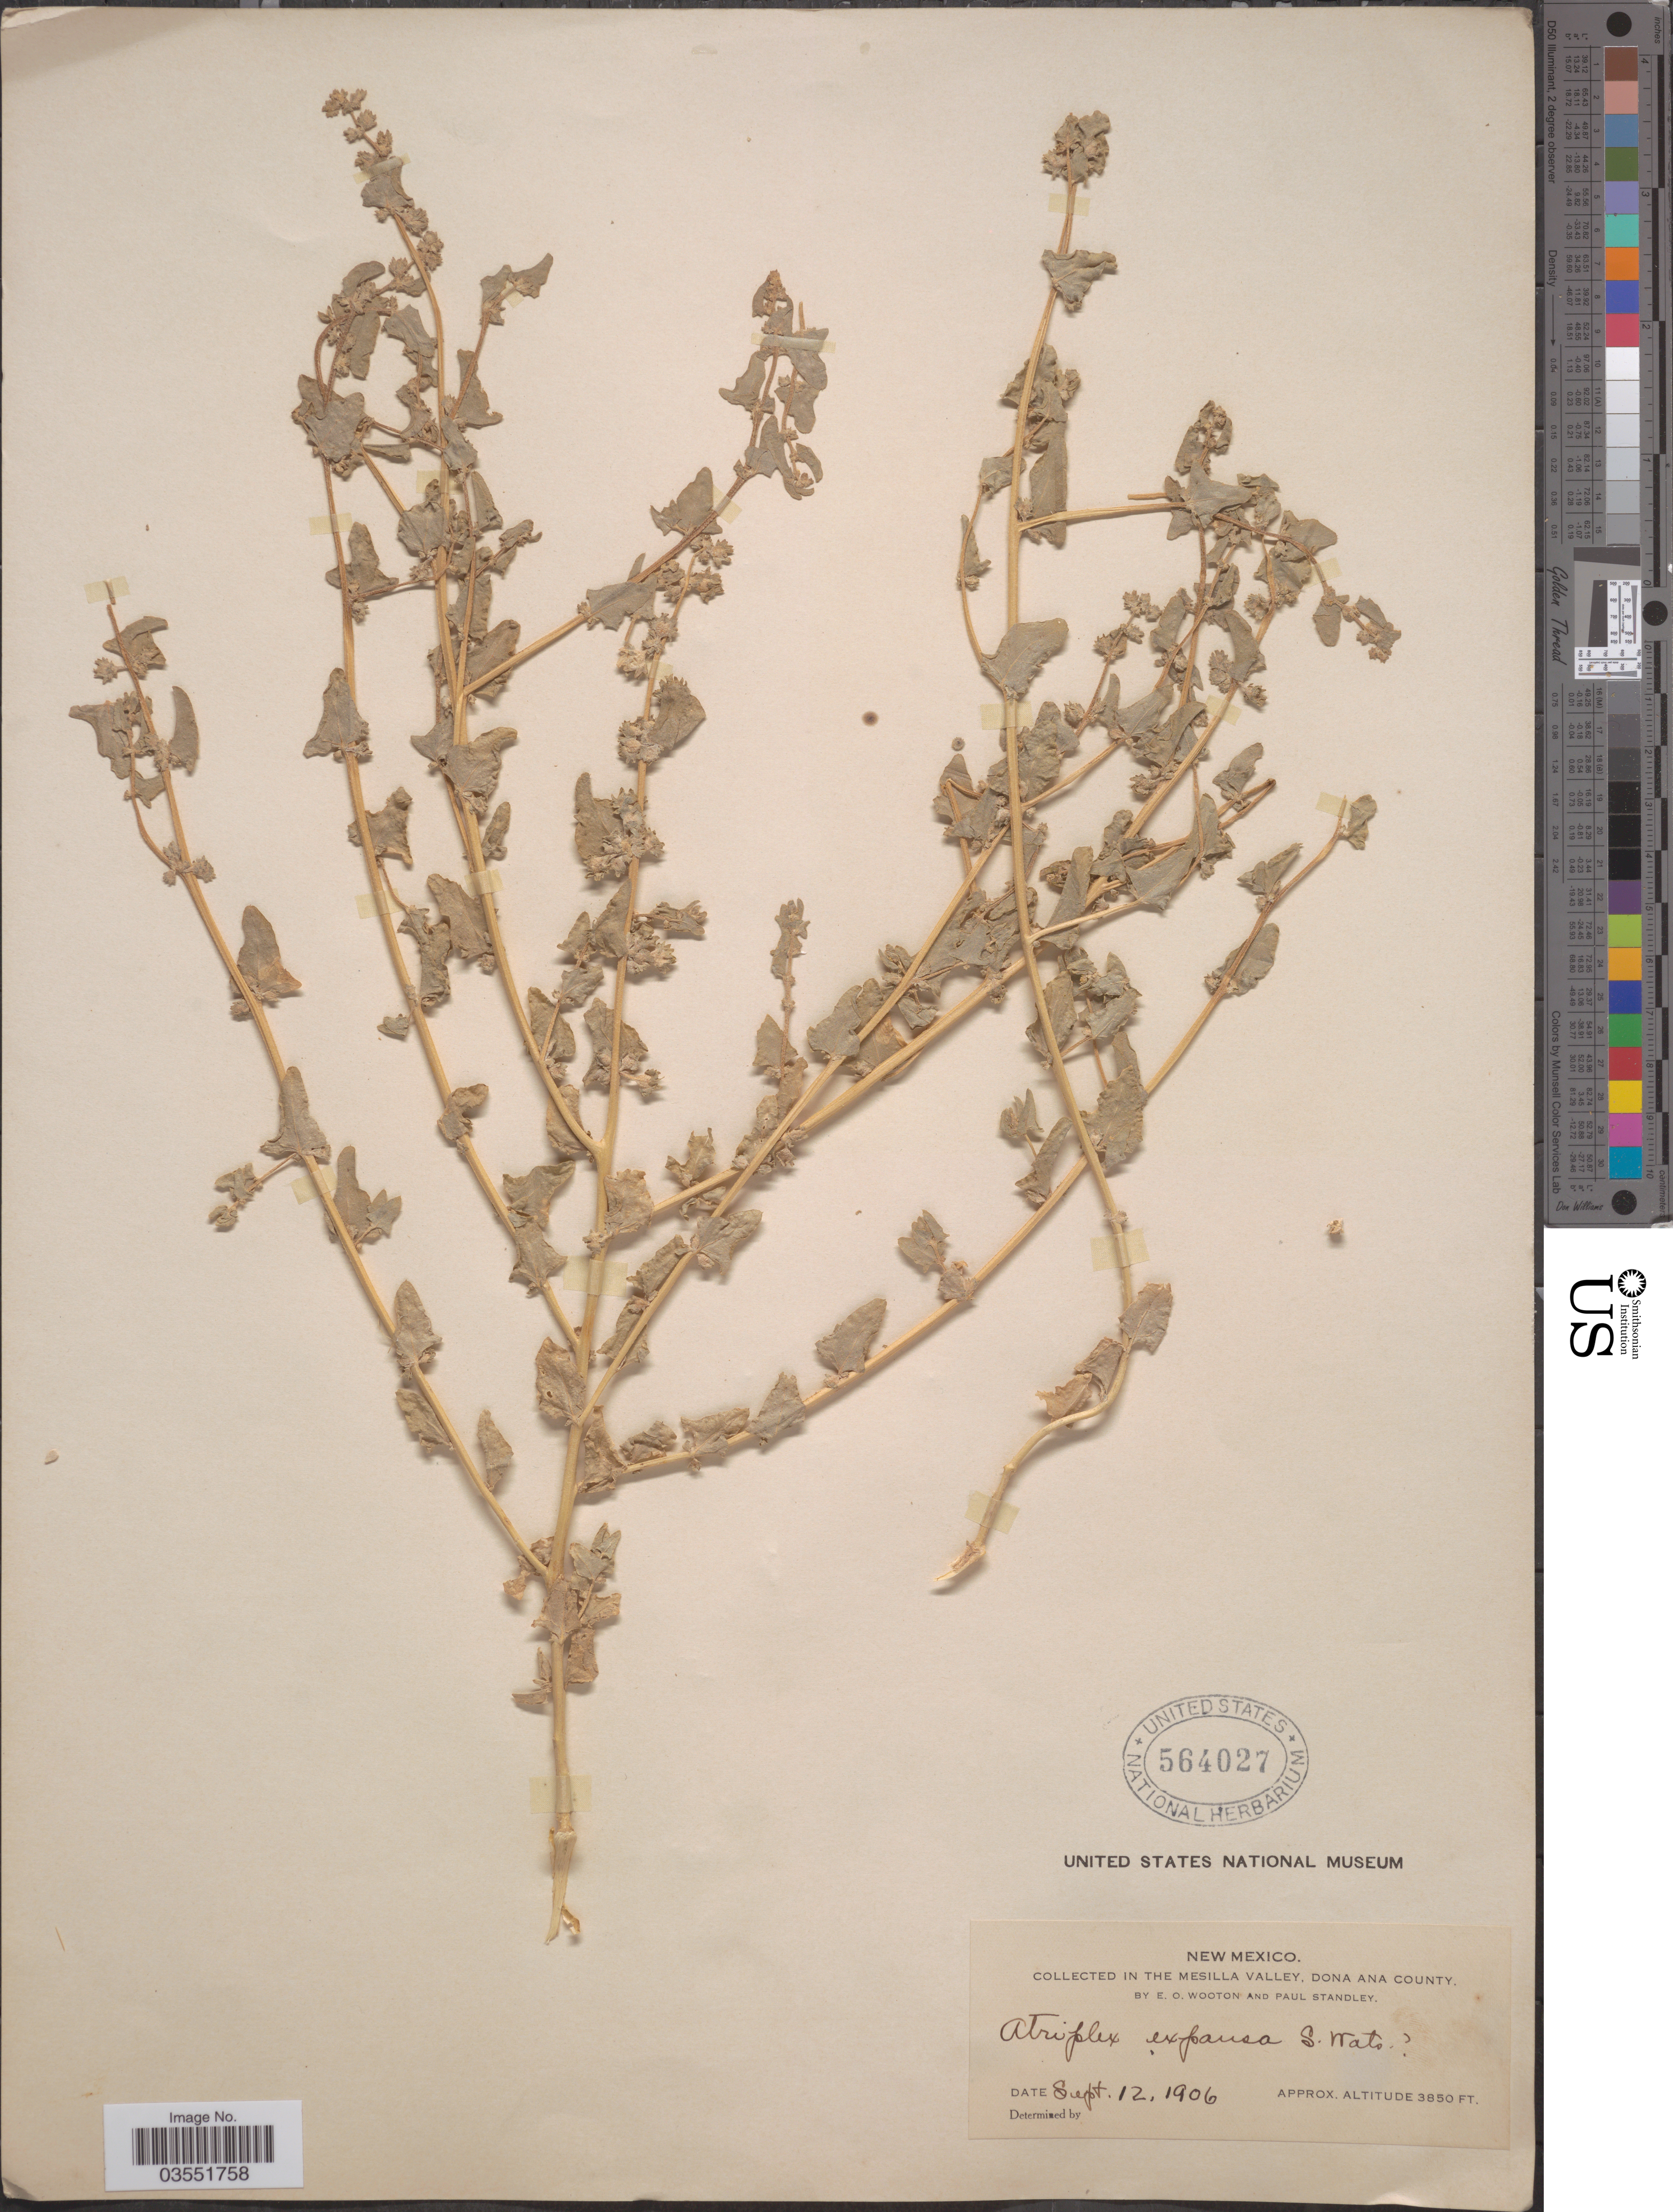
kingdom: Plantae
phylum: Tracheophyta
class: Magnoliopsida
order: Caryophyllales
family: Amaranthaceae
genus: Atriplex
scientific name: Atriplex expansa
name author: S. Watson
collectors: E. O. Wooton & P. C. Standley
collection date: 1906-09-12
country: United States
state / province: New Mexico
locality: In the Mesilla Valley, Dona Ana County.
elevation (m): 1173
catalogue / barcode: US 564027